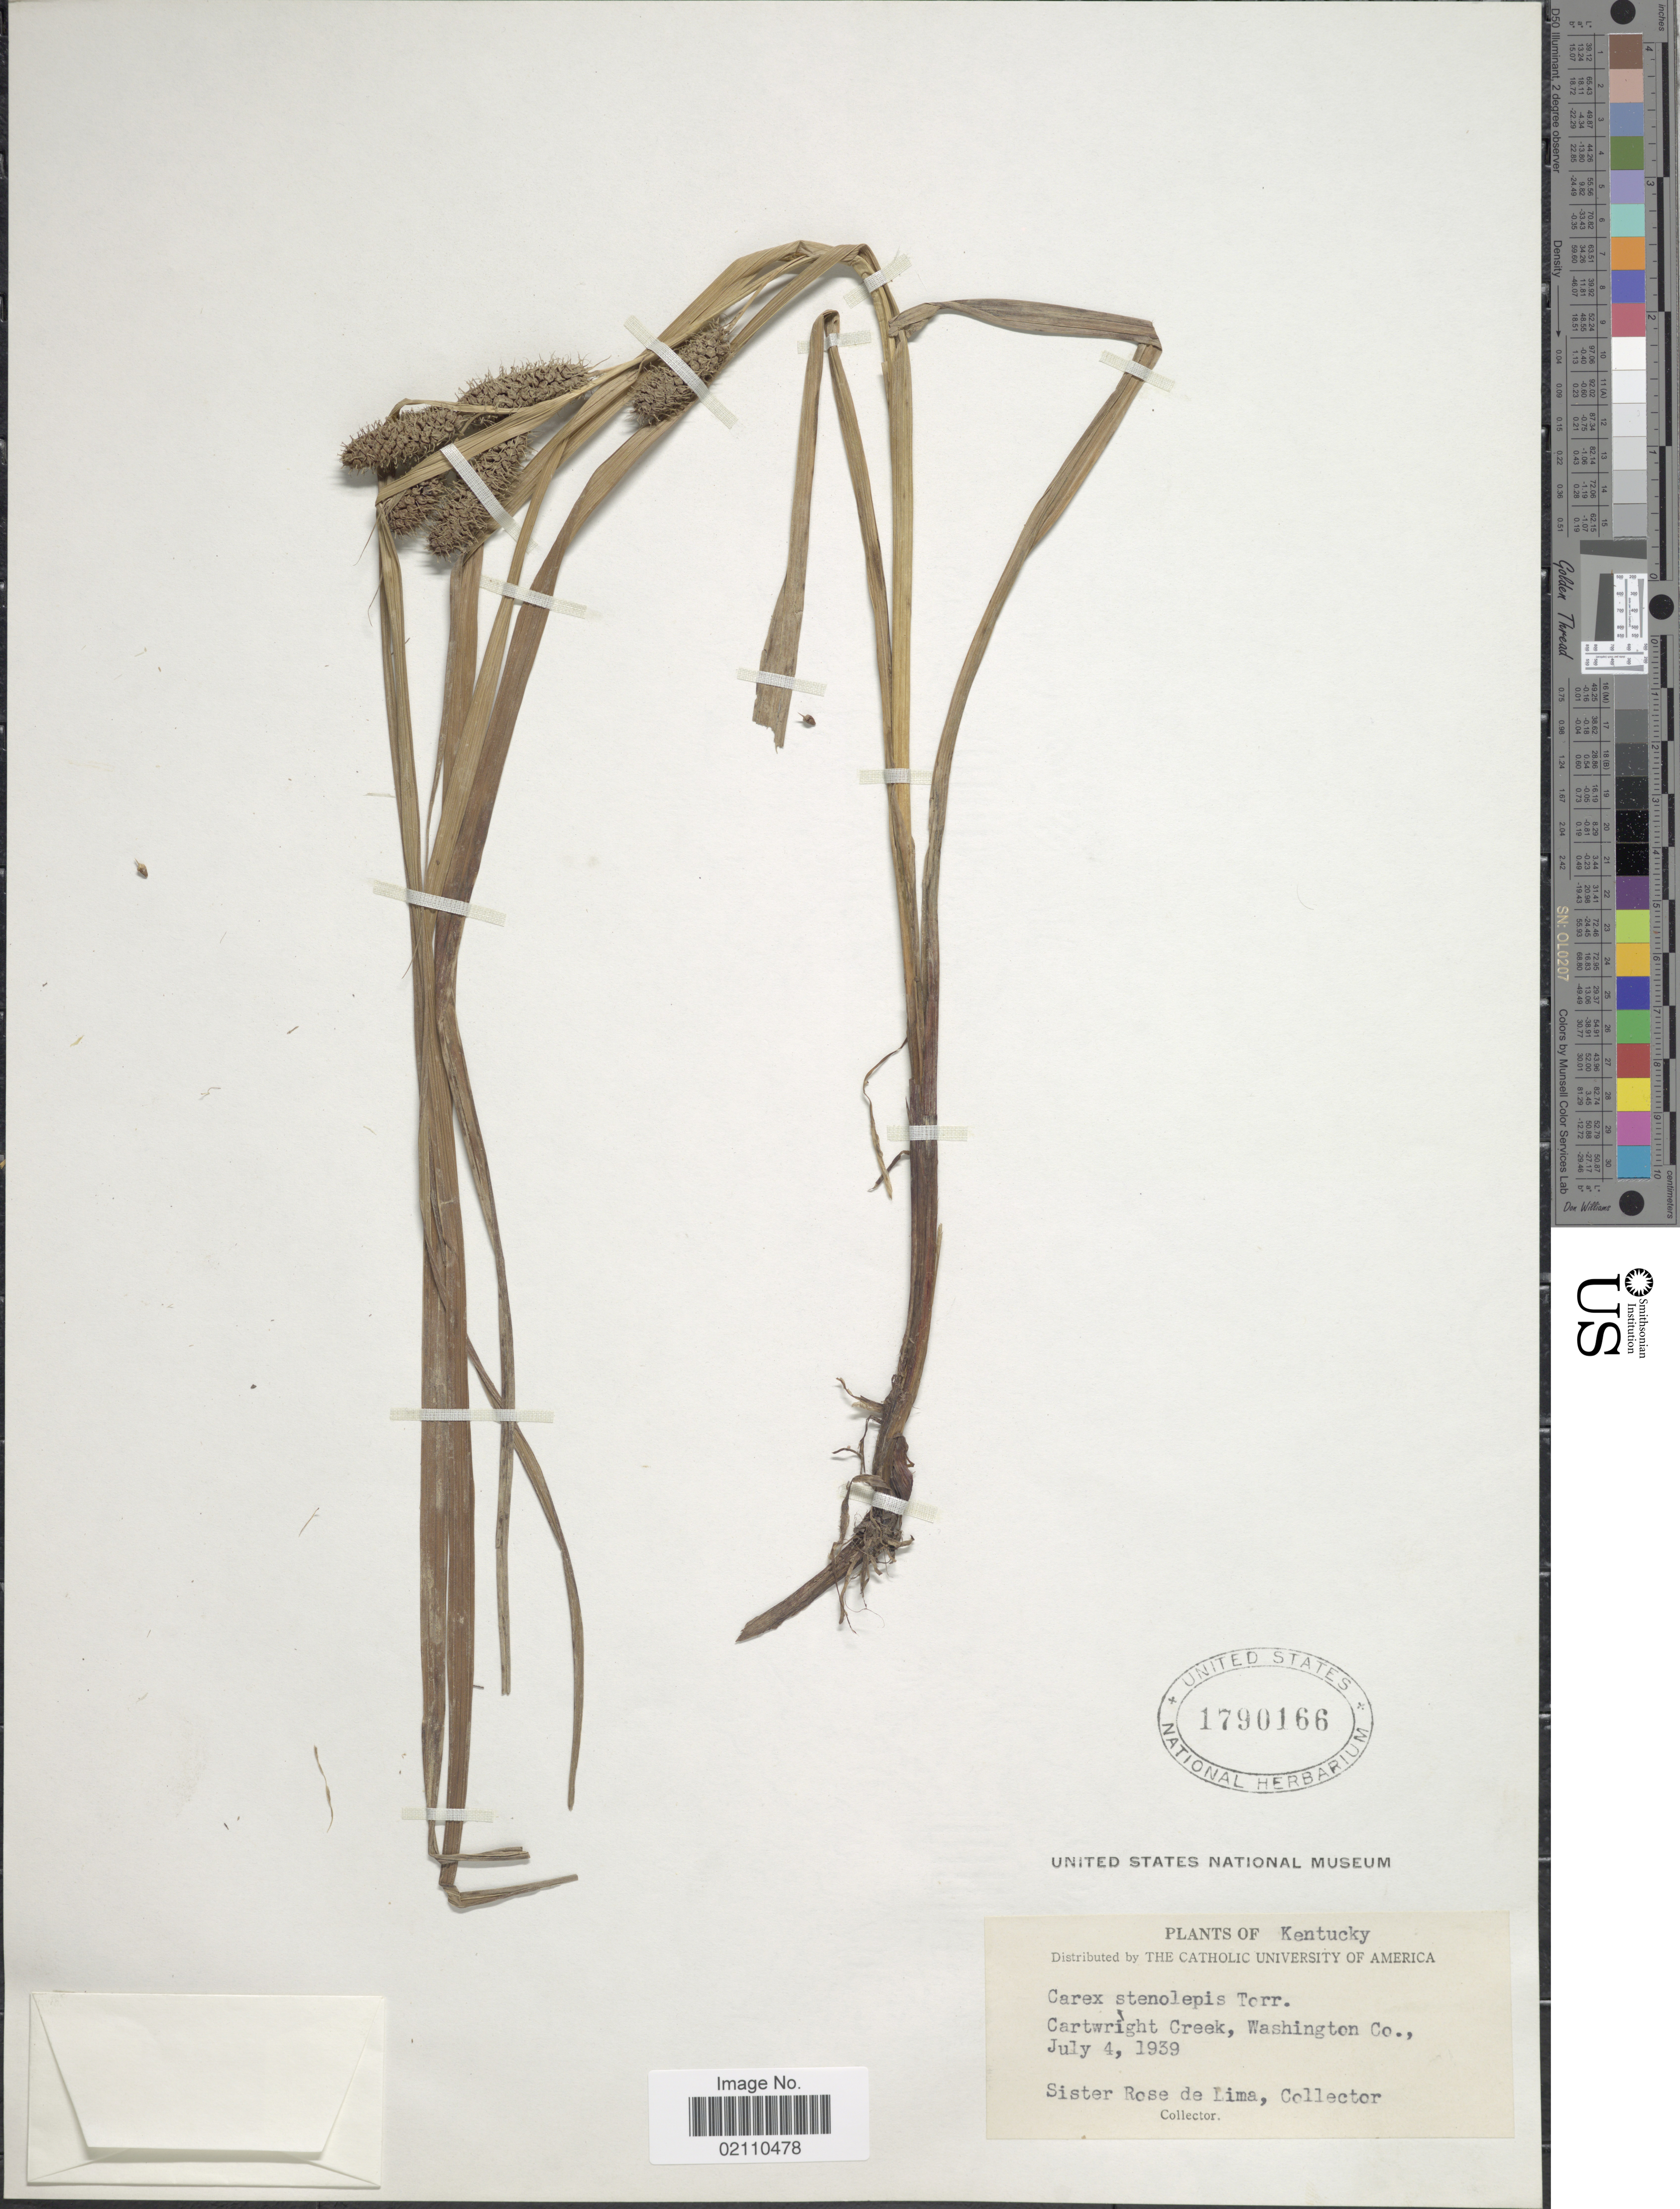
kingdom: Plantae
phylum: Tracheophyta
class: Liliopsida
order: Poales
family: Cyperaceae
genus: Carex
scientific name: Carex frankii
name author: Kunth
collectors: S. Lima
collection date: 1939-07-04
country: United States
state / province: Kentucky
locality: Cartwright Creek, Washington Co.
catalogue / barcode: US 1790166